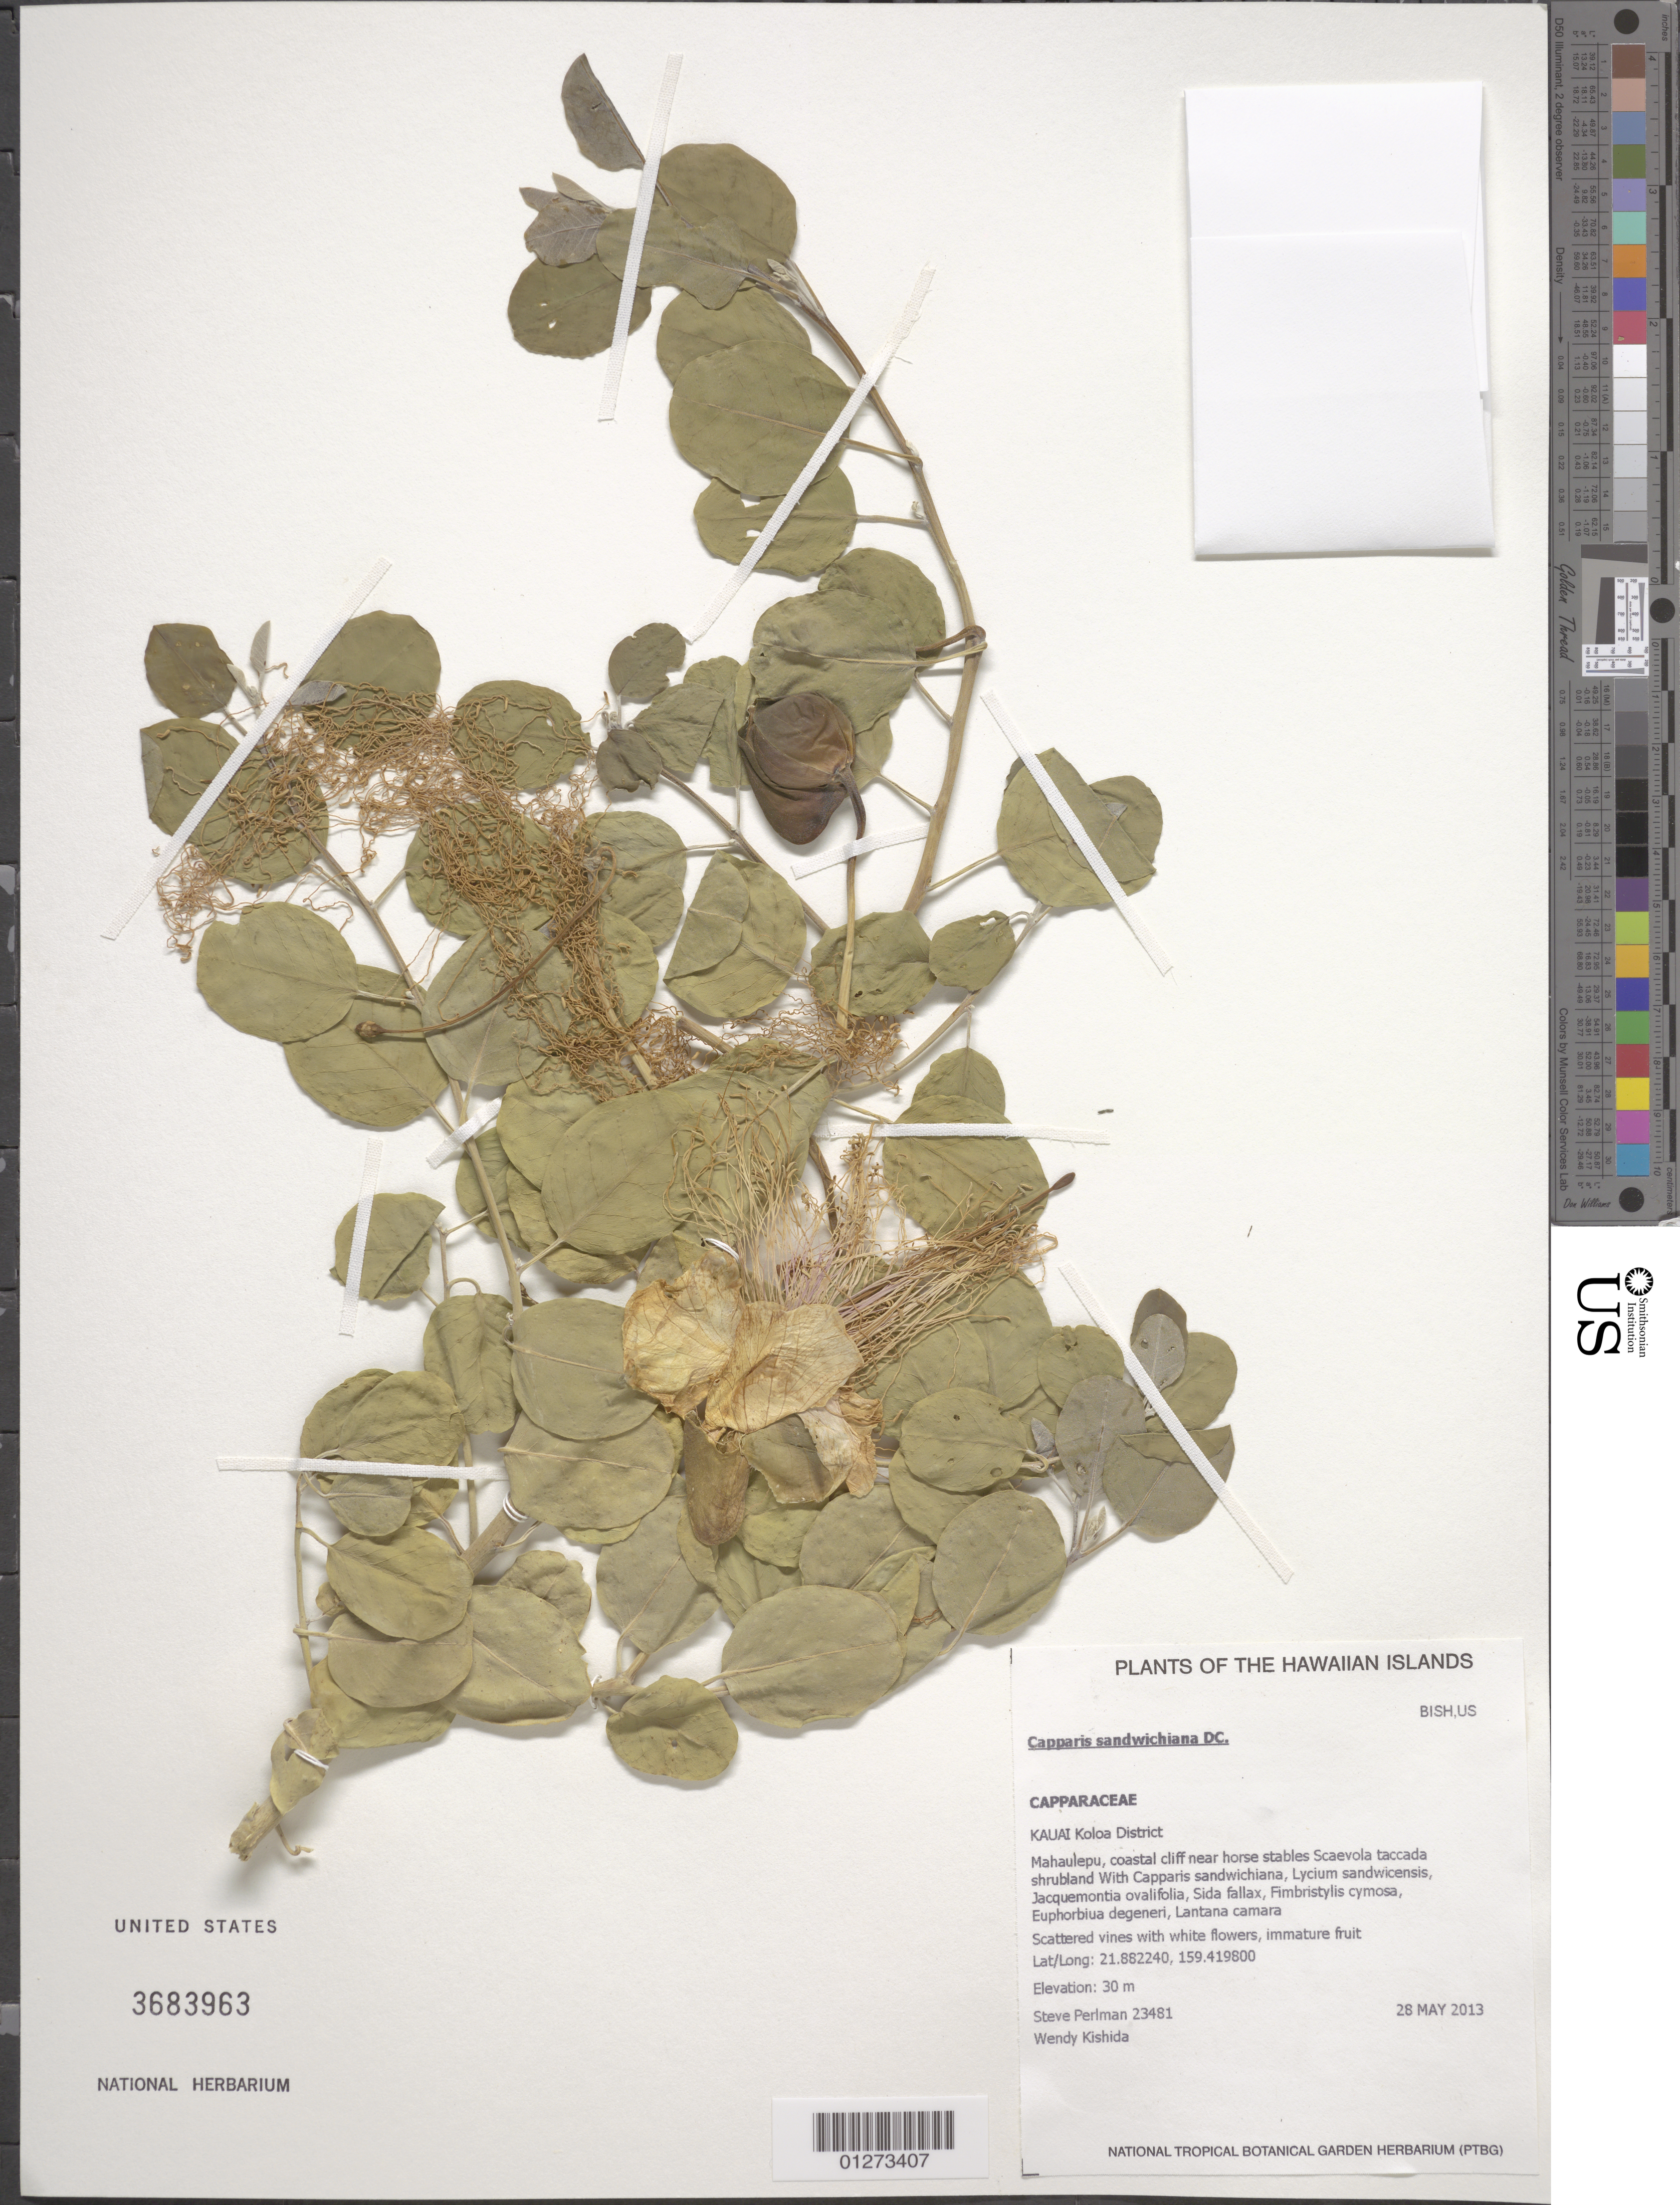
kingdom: Plantae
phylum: Tracheophyta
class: Magnoliopsida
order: Brassicales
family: Capparaceae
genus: Capparis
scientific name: Capparis sandwichiana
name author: DC.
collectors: S. P. Perlman & W. Kishida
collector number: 23481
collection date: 2013-05-28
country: United States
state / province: Hawaii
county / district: Kauai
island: Kaua'i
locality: Koloa District, Mahaulepu, coastal cliff near horse stables.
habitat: Shrubland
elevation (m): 30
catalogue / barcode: US 3683963